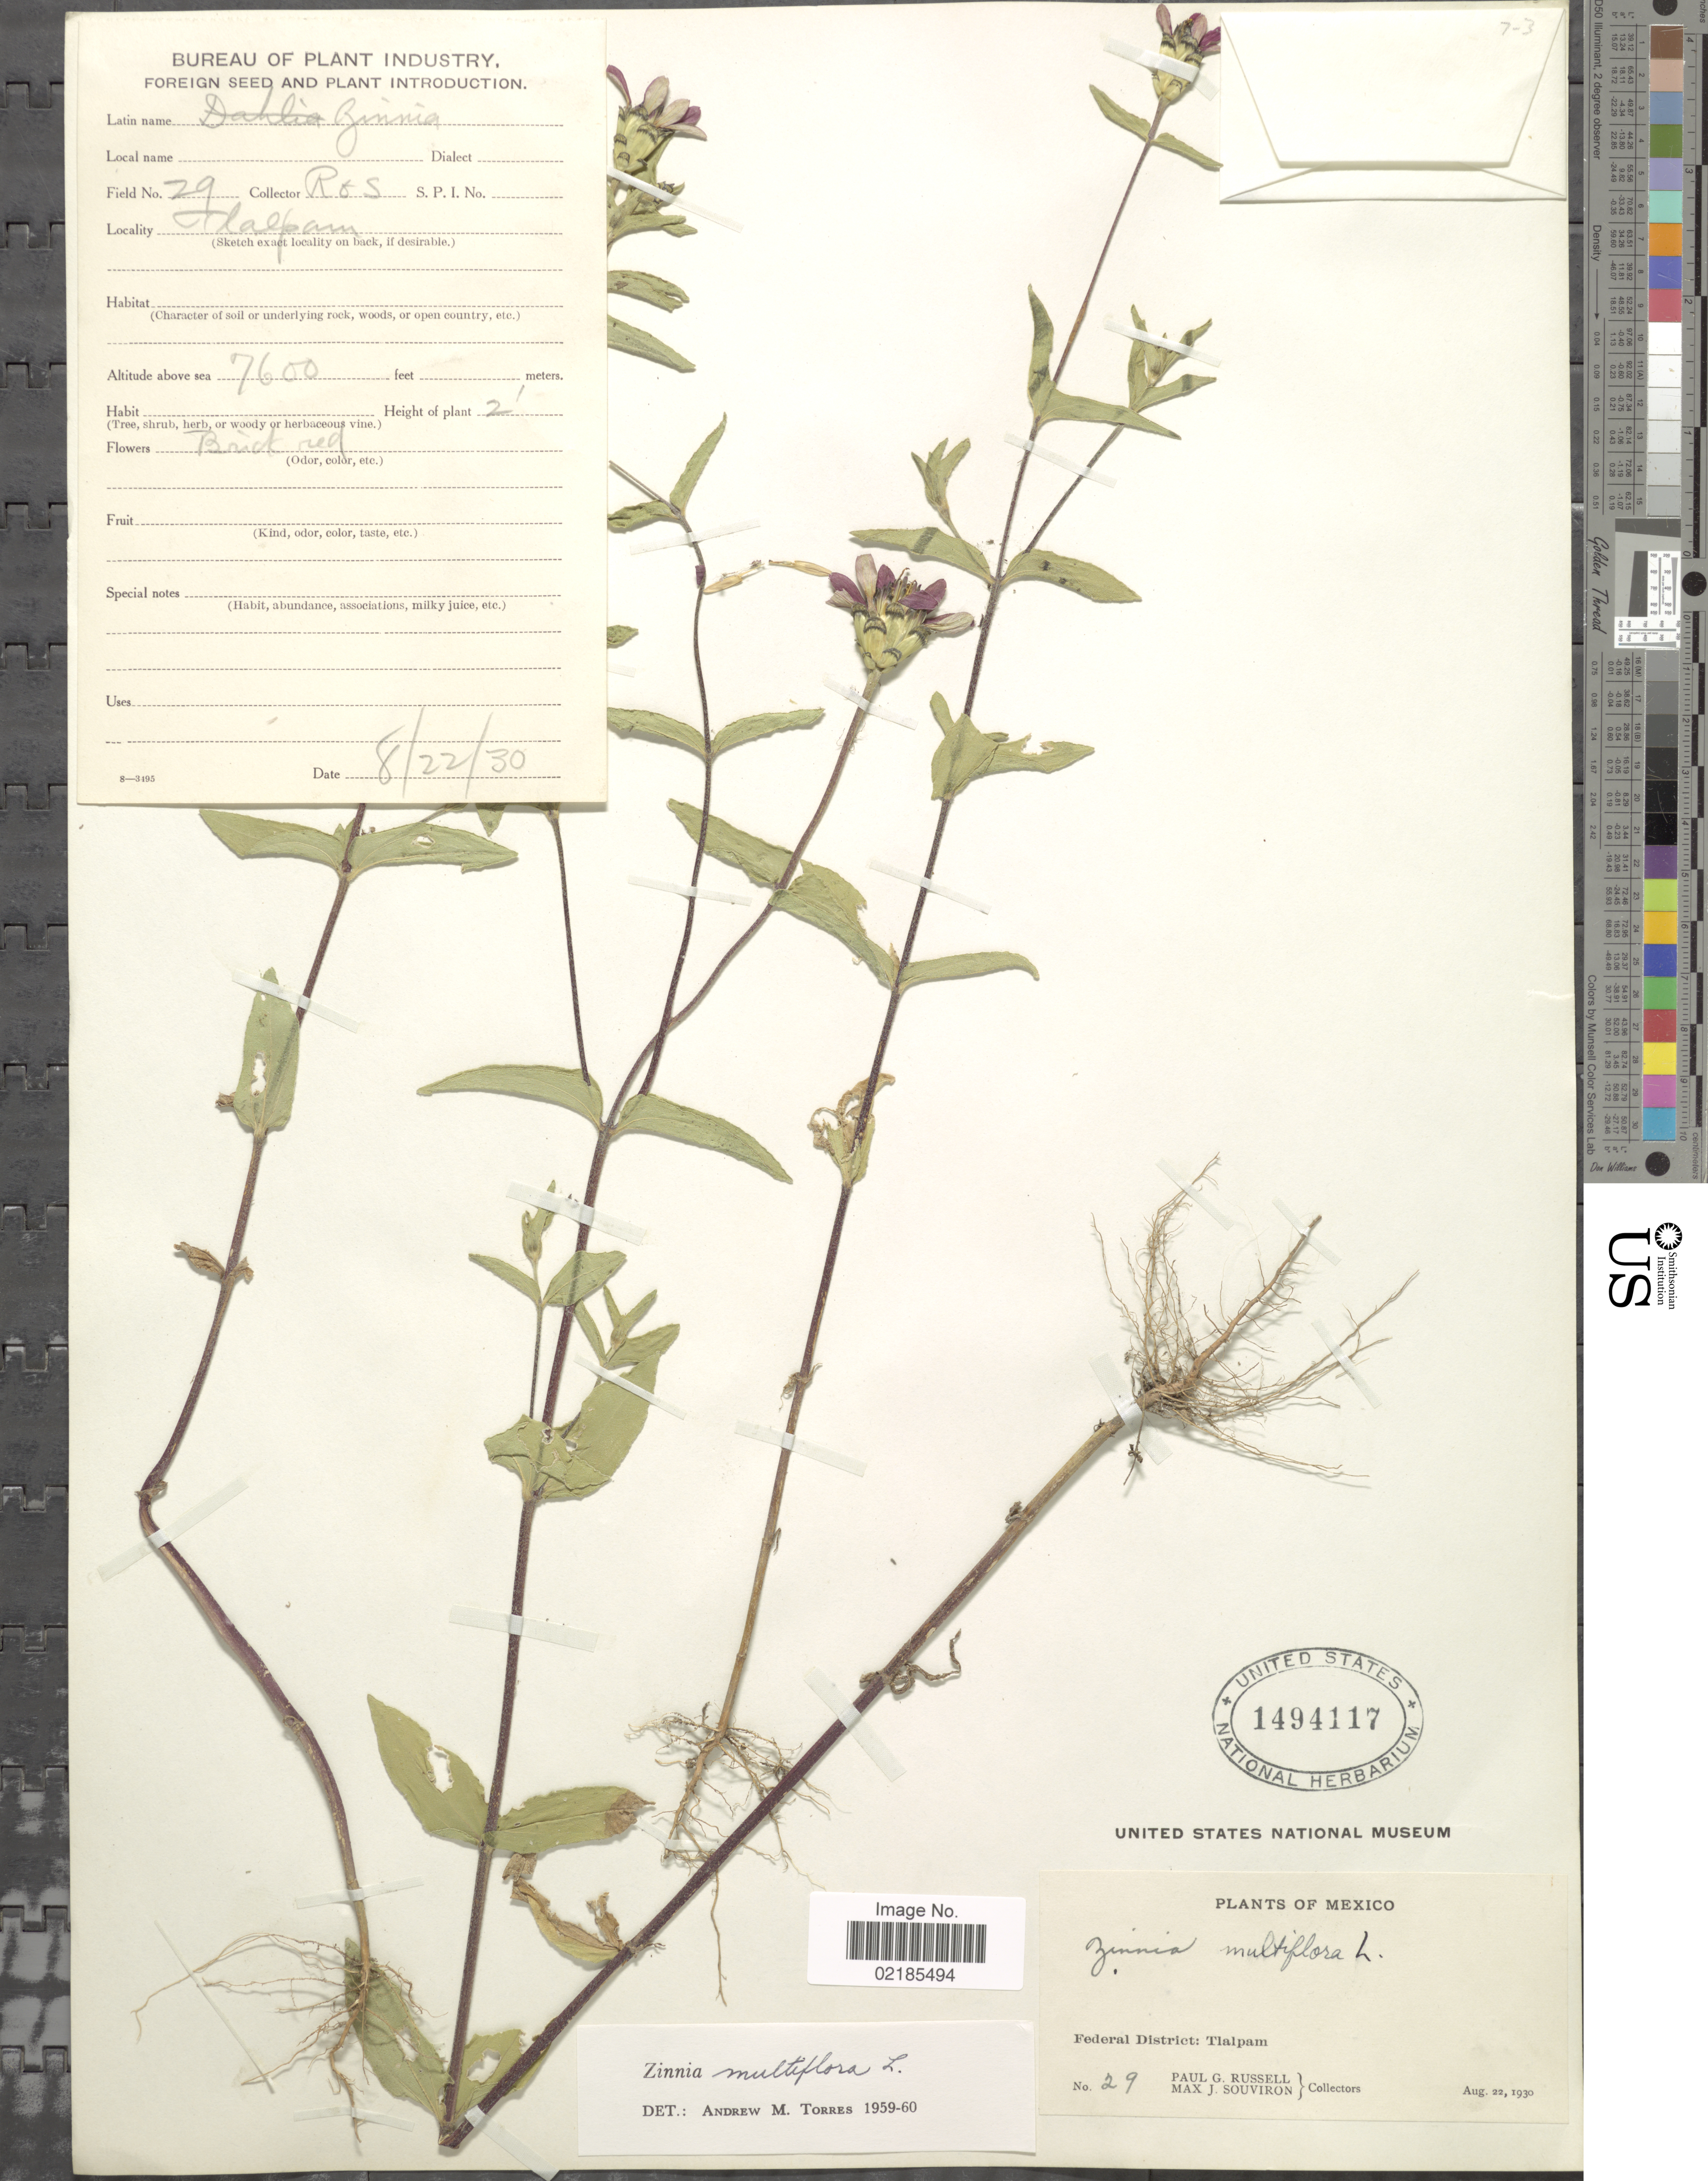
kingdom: Plantae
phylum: Tracheophyta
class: Magnoliopsida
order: Asterales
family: Asteraceae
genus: Zinnia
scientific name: Zinnia peruviana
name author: (L.) L.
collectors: P. G. Russell & M. J. Souviron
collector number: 29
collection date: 1930-08-22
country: Mexico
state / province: Distrito Federal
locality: Federal District, Tlalpam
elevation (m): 2316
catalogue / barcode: US 1494117